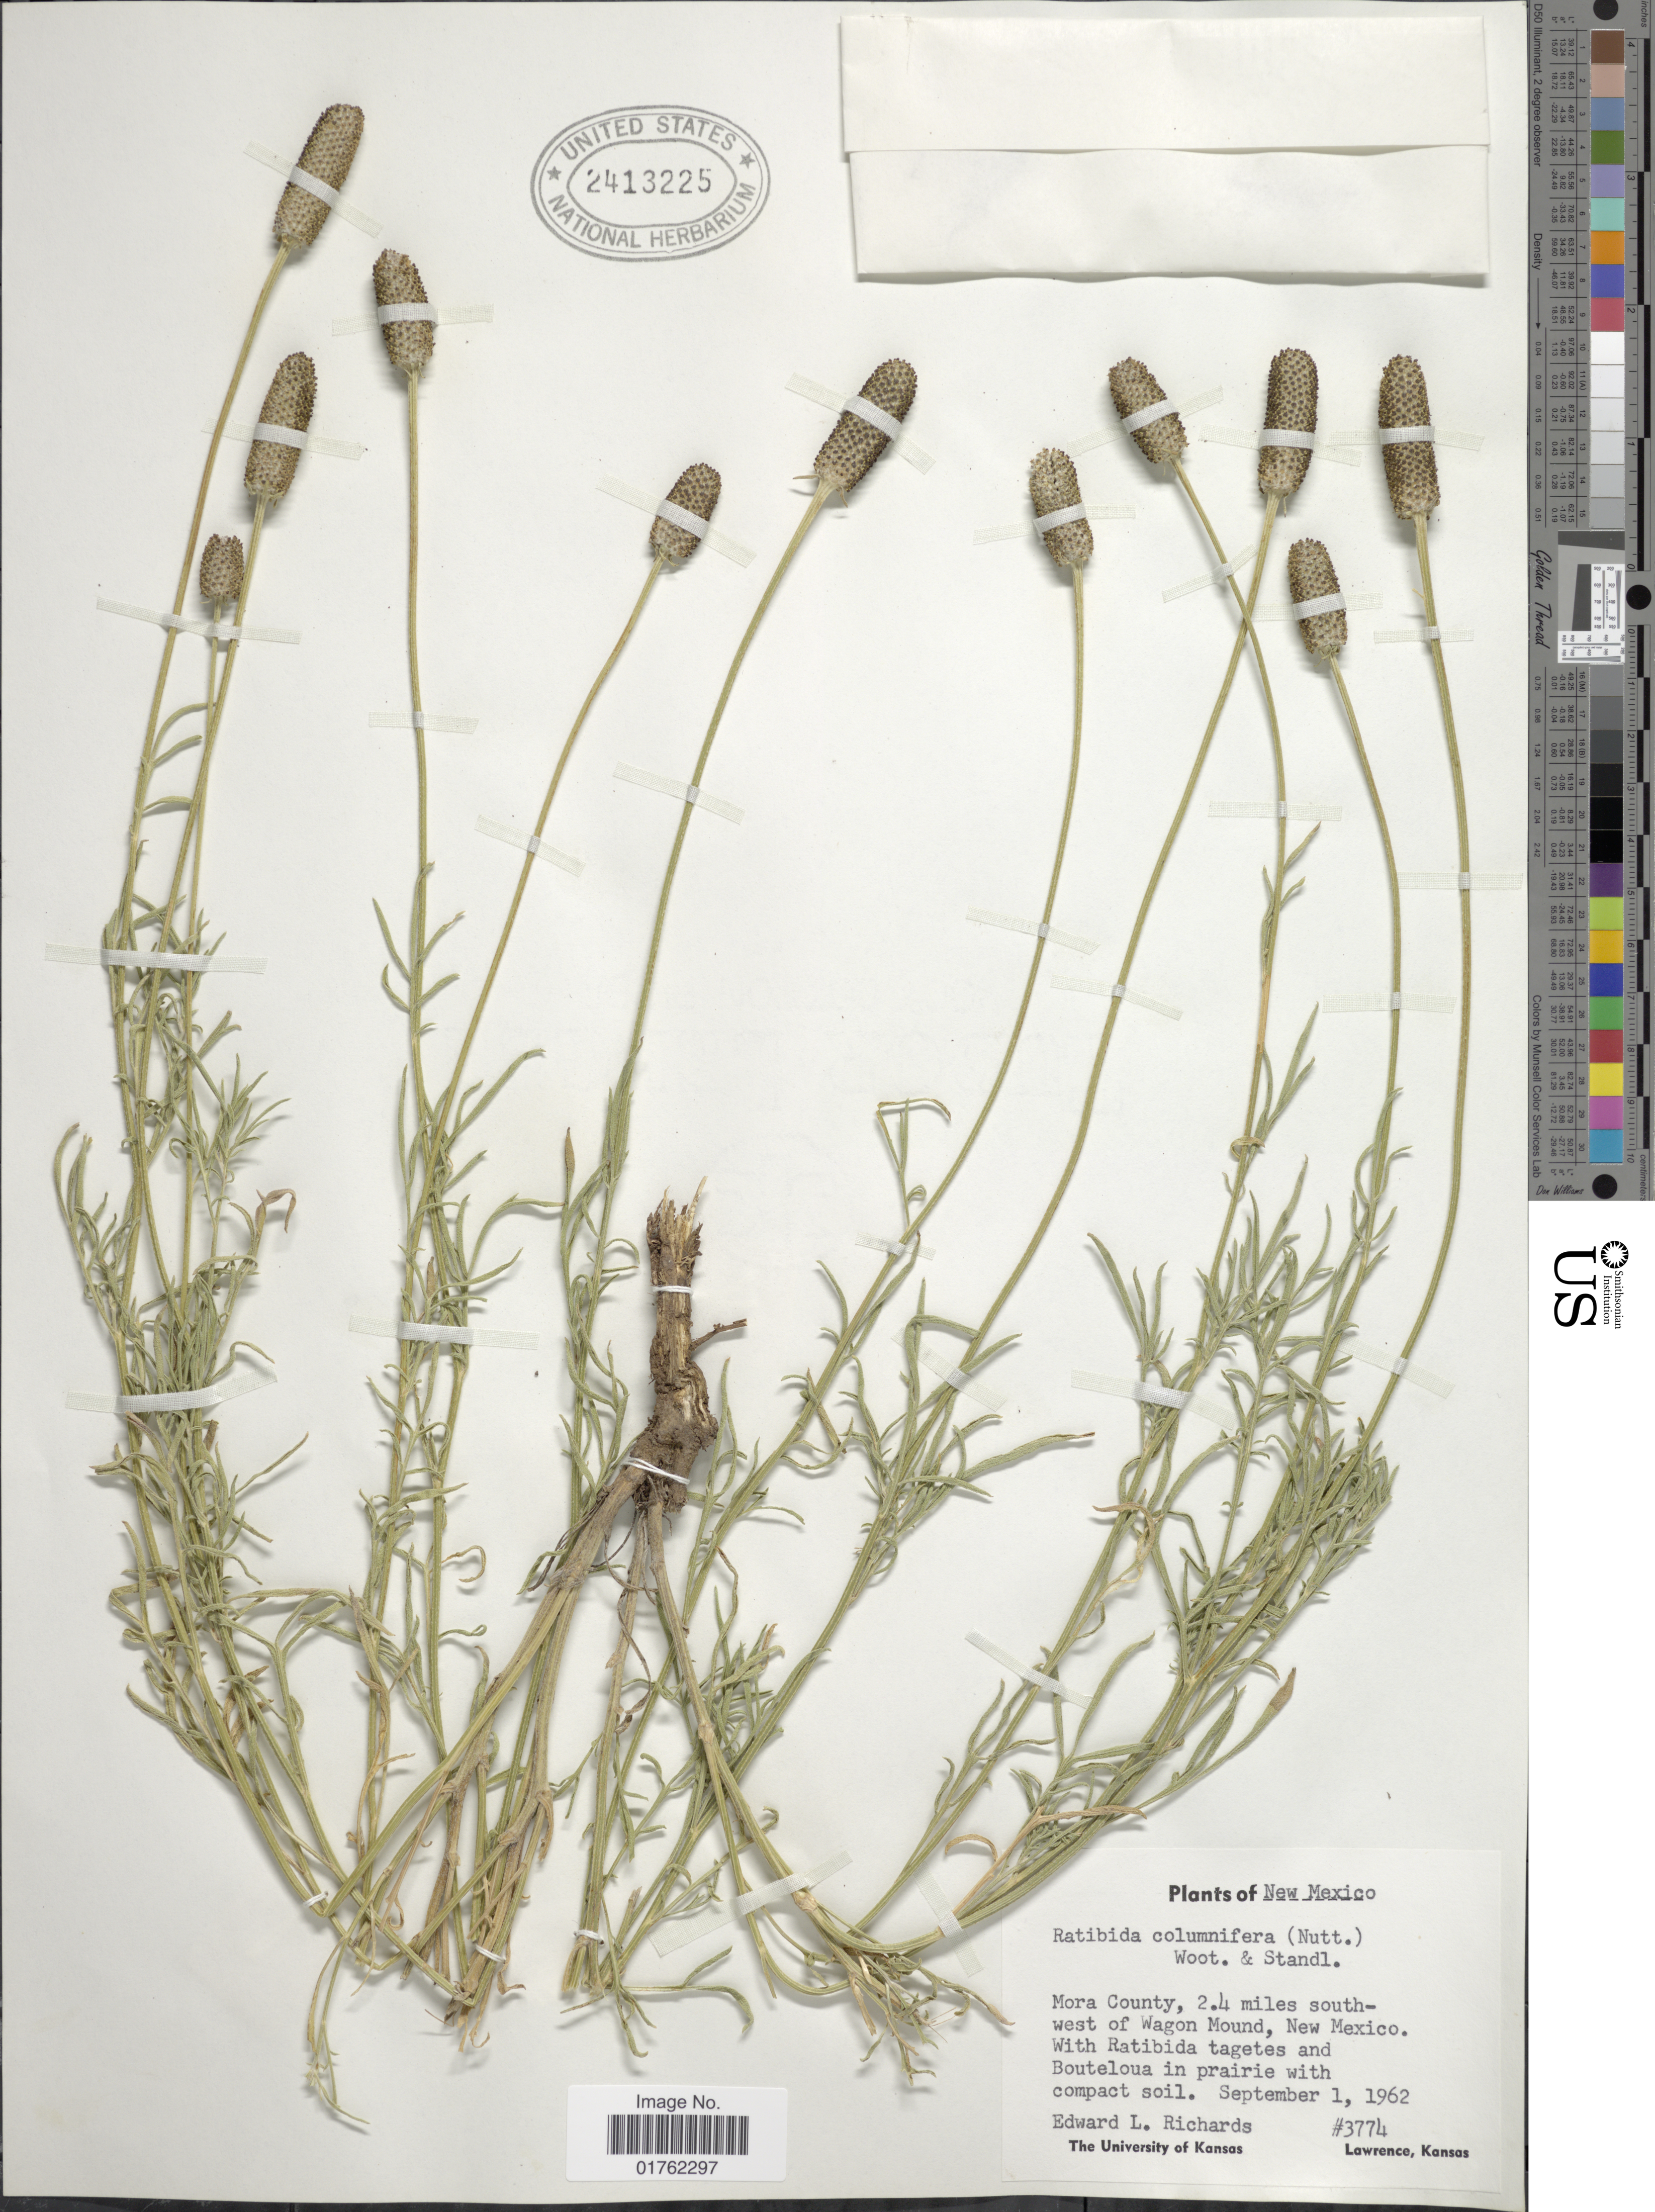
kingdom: Plantae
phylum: Tracheophyta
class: Magnoliopsida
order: Asterales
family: Asteraceae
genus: Ratibida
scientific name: Ratibida columnaris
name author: (Pursh) D. Don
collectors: E. Richards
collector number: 3774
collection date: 1962-09-01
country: United States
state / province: New Mexico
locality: Mora County, 2.4 miles south-west of Wagon Mound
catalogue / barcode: US 2413225